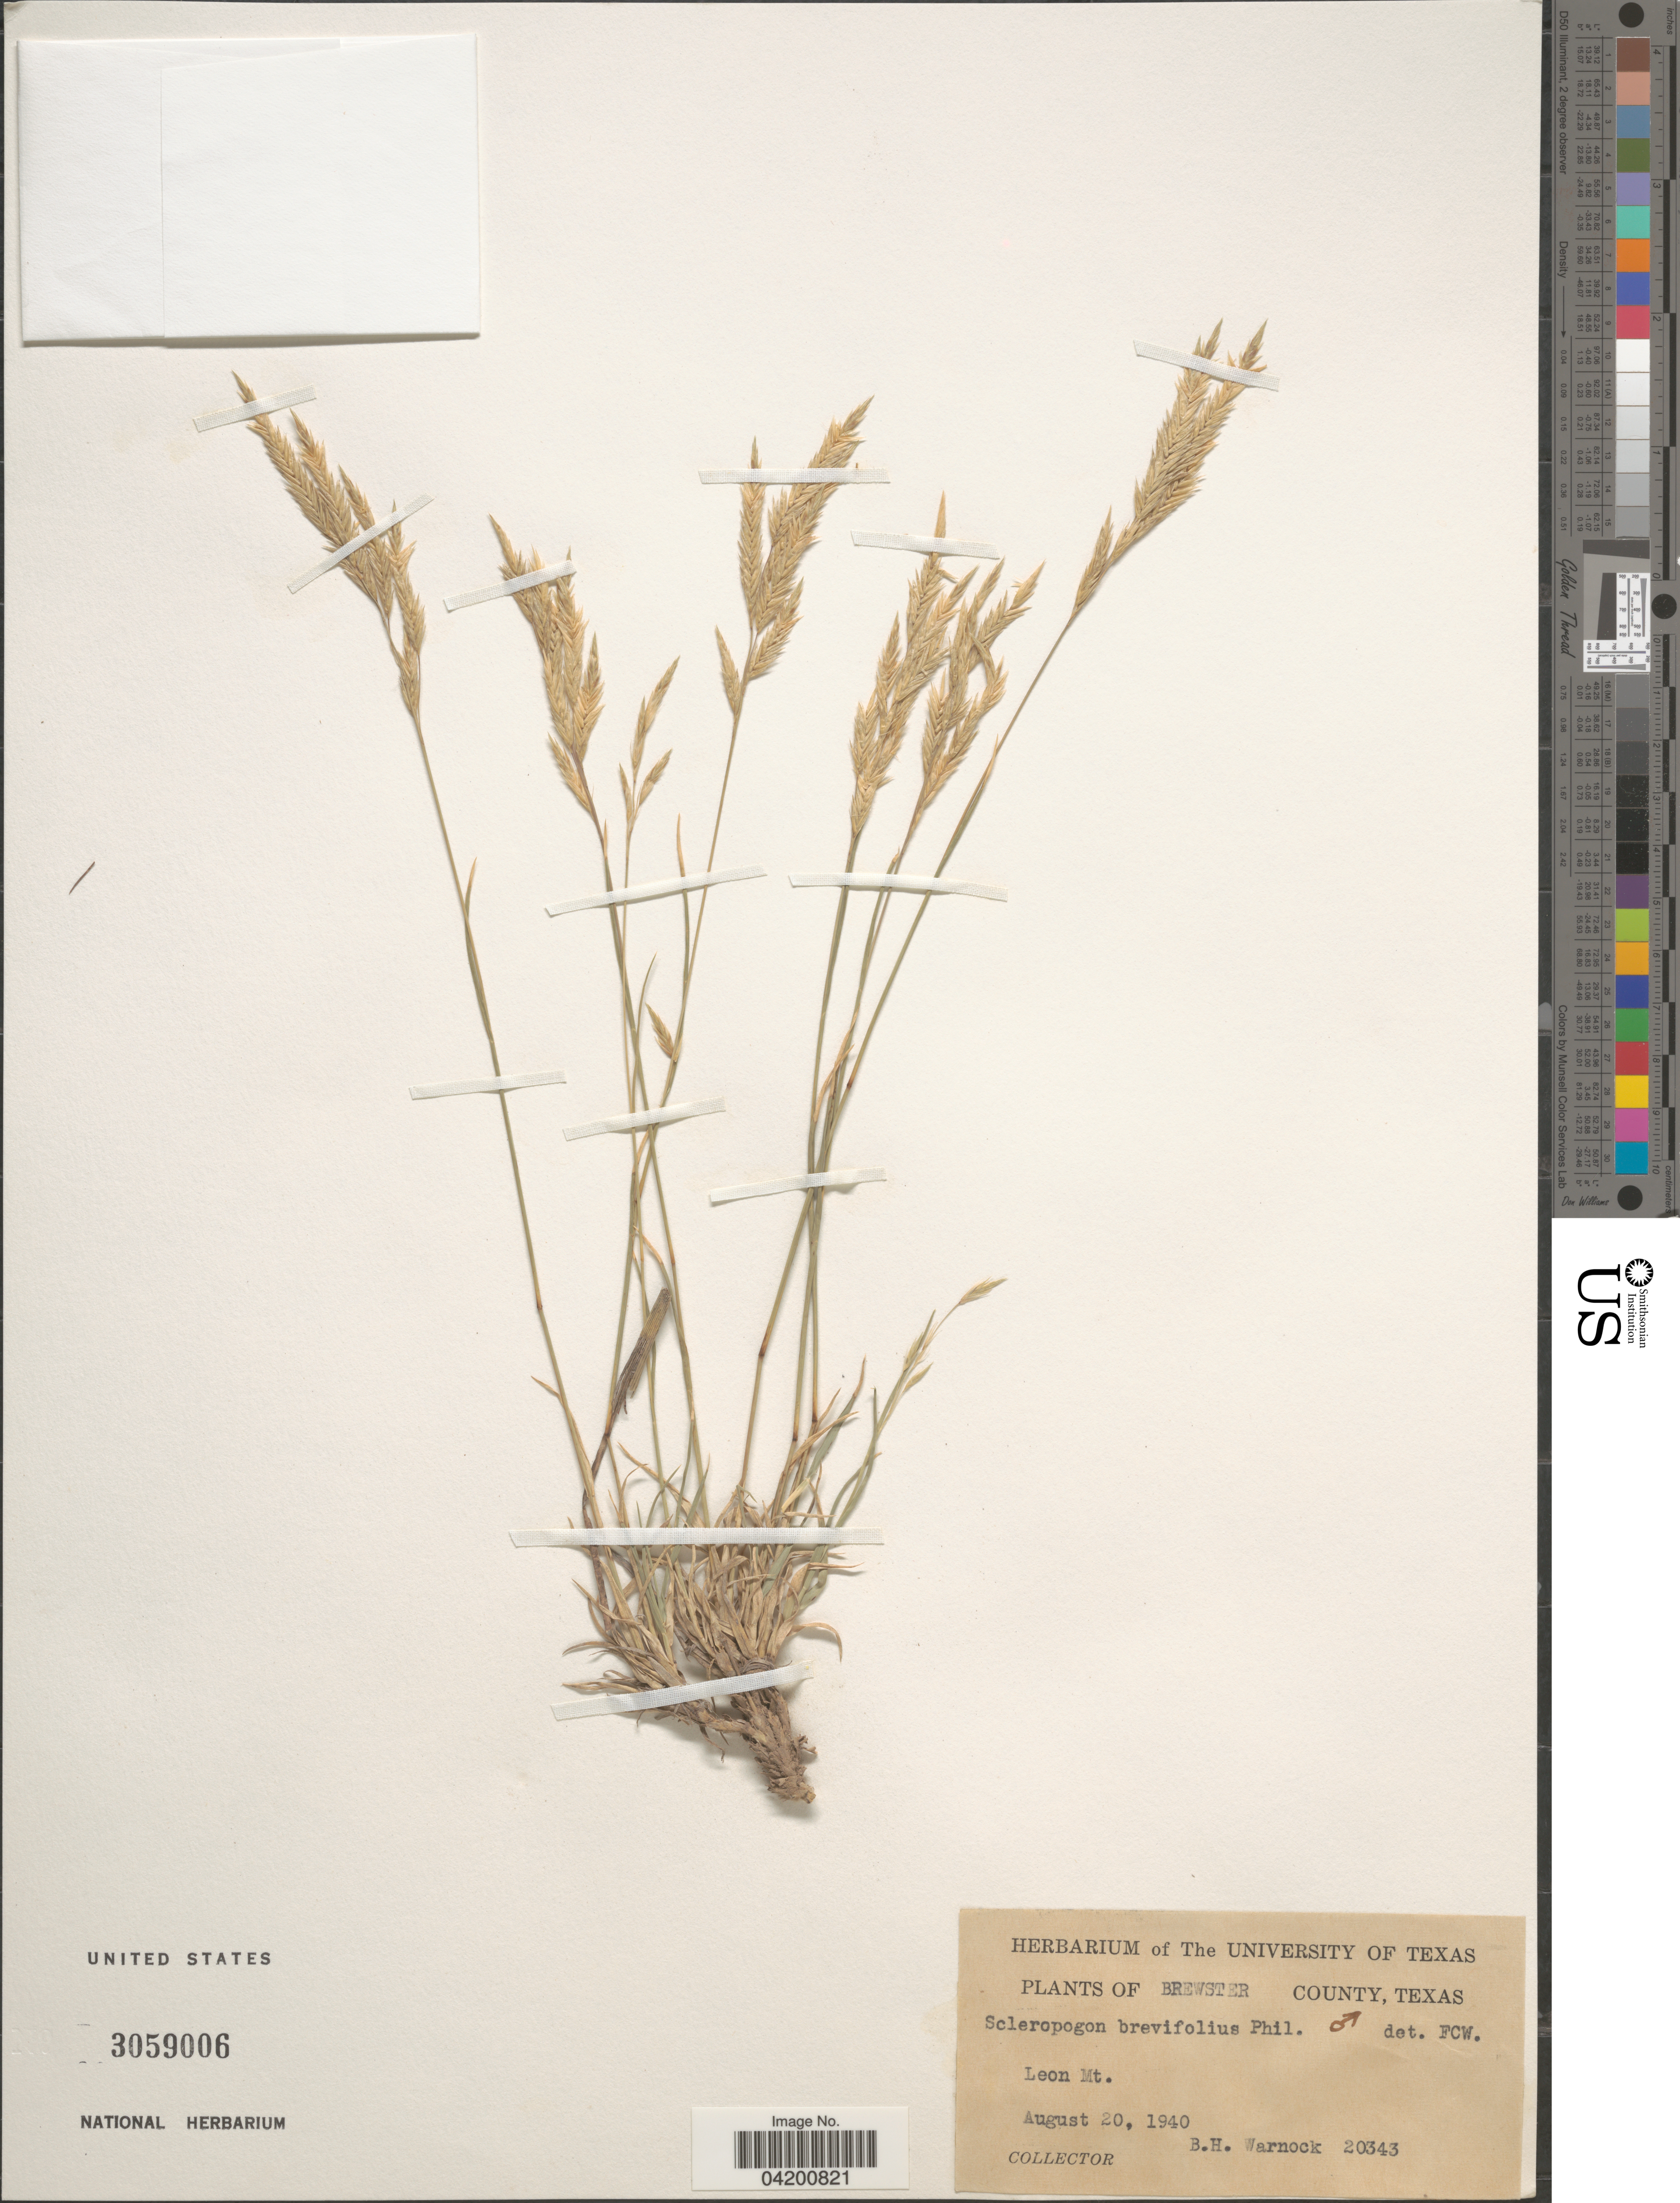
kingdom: Plantae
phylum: Tracheophyta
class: Liliopsida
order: Poales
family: Poaceae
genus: Scleropogon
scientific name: Scleropogon brevifolius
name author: Phil.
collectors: B. H. Warnock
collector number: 20343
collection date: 1940-08-20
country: United States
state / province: Texas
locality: Brewster County. Leon Mt.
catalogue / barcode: US 3059006